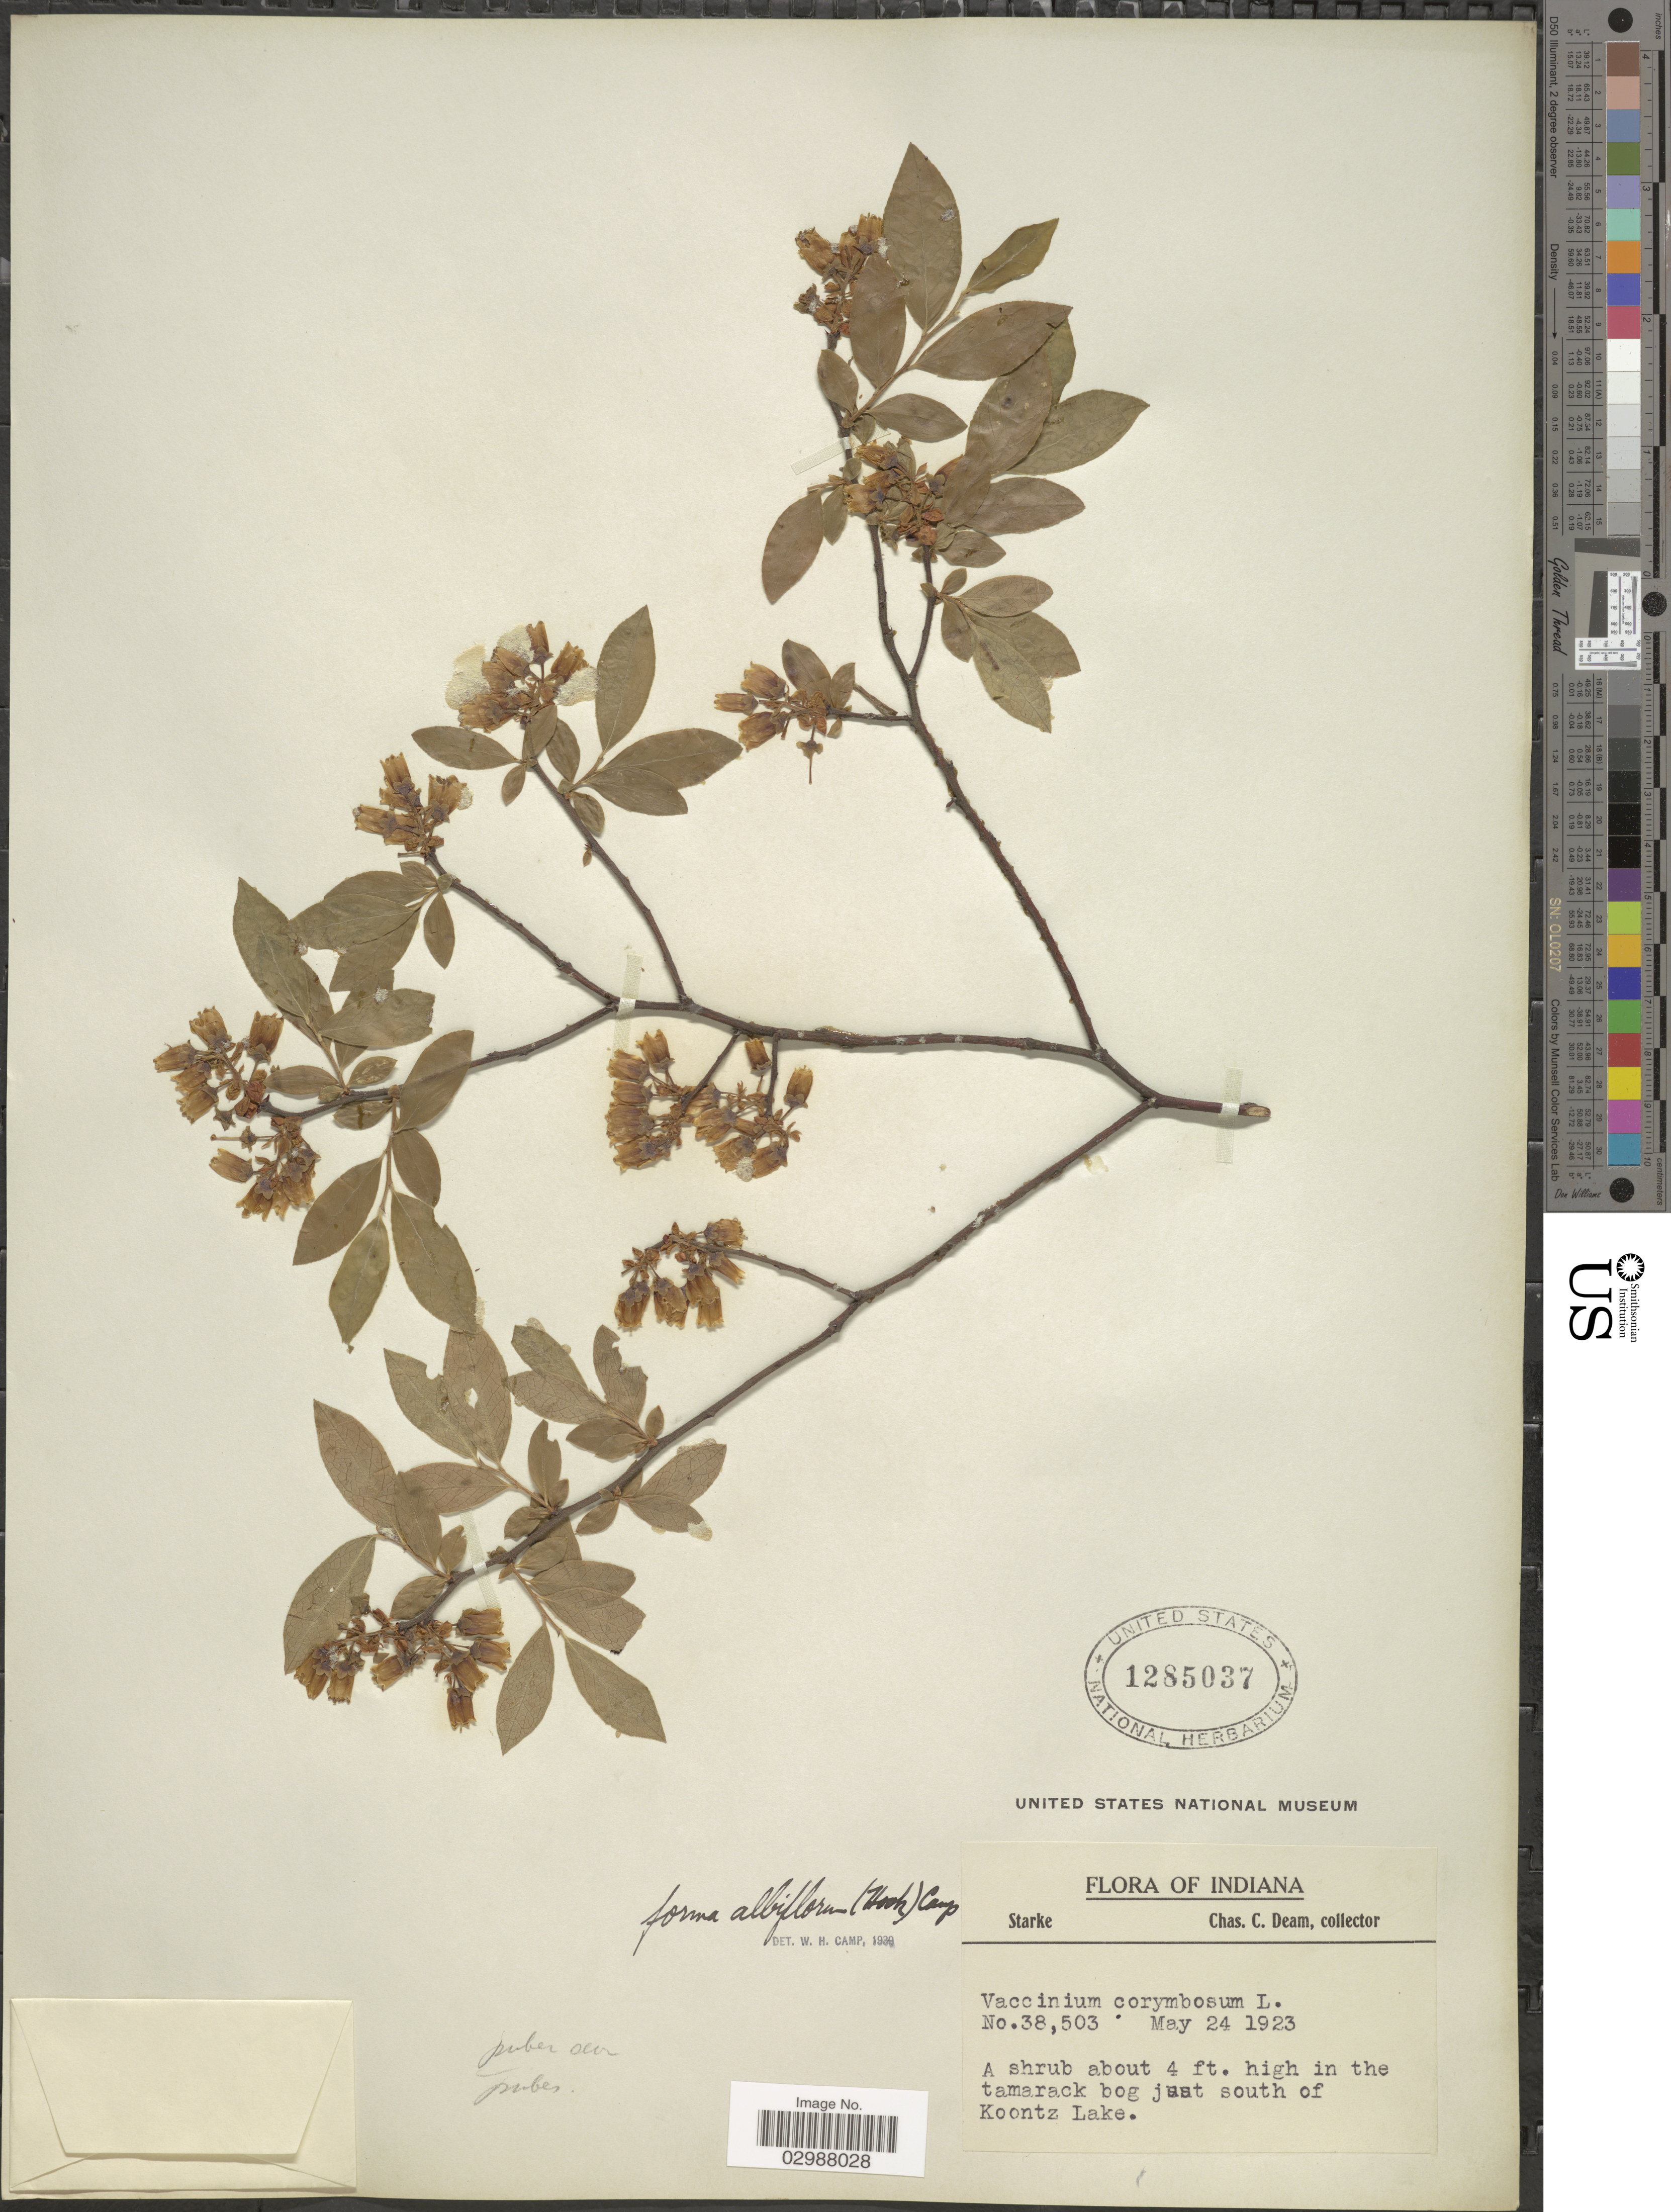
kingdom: Plantae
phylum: Tracheophyta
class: Magnoliopsida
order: Ericales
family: Ericaceae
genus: Vaccinium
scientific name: Vaccinium corymbosum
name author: L.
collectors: C. C. Deam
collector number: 38503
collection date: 1923-05-24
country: United States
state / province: Indiana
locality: Starke. In the tamarack bog just south of Koontz Lake.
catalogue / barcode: US 1285037